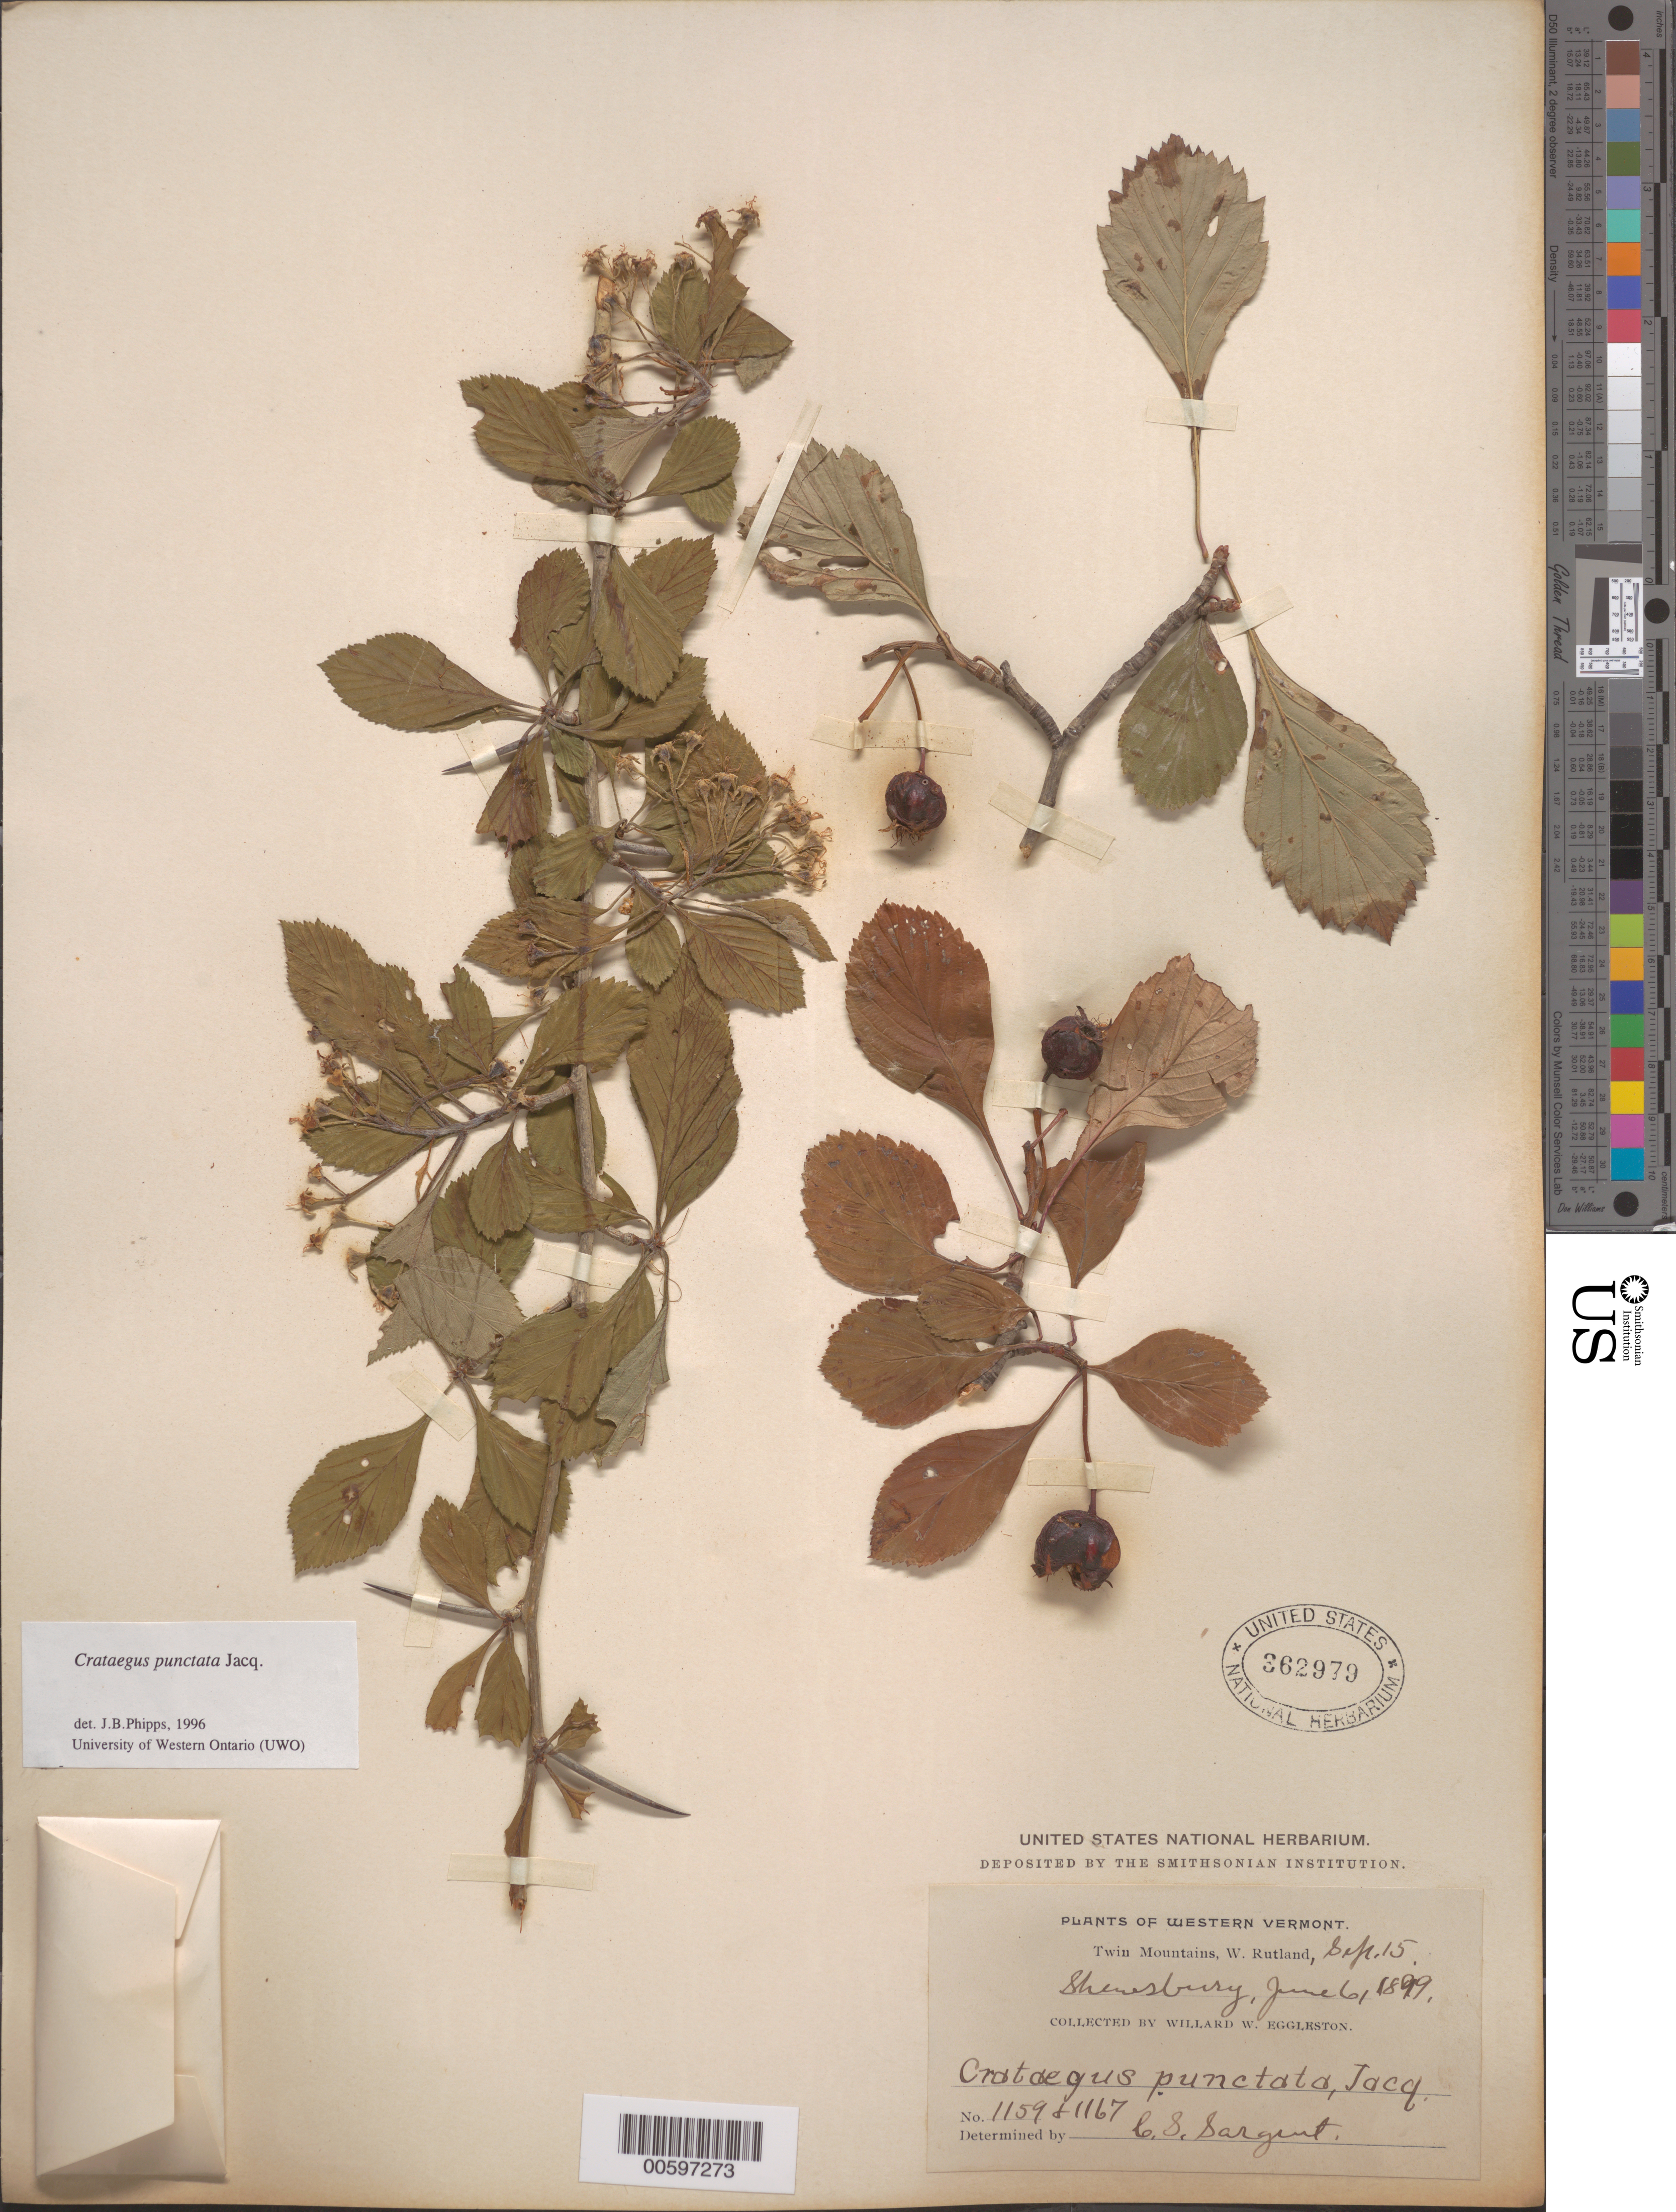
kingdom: Plantae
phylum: Tracheophyta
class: Magnoliopsida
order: Rosales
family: Rosaceae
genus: Crataegus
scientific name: Crataegus punctata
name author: Jacq.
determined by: Sargent, C. S.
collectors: W. W. Eggleston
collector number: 1159 & 1167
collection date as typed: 06 Jun 1899 and 15 Sep 1899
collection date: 1899-06-06,1899-09-15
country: United States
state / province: Vermont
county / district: Rutland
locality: Twin Mtns., W. Rutland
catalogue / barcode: US 362979